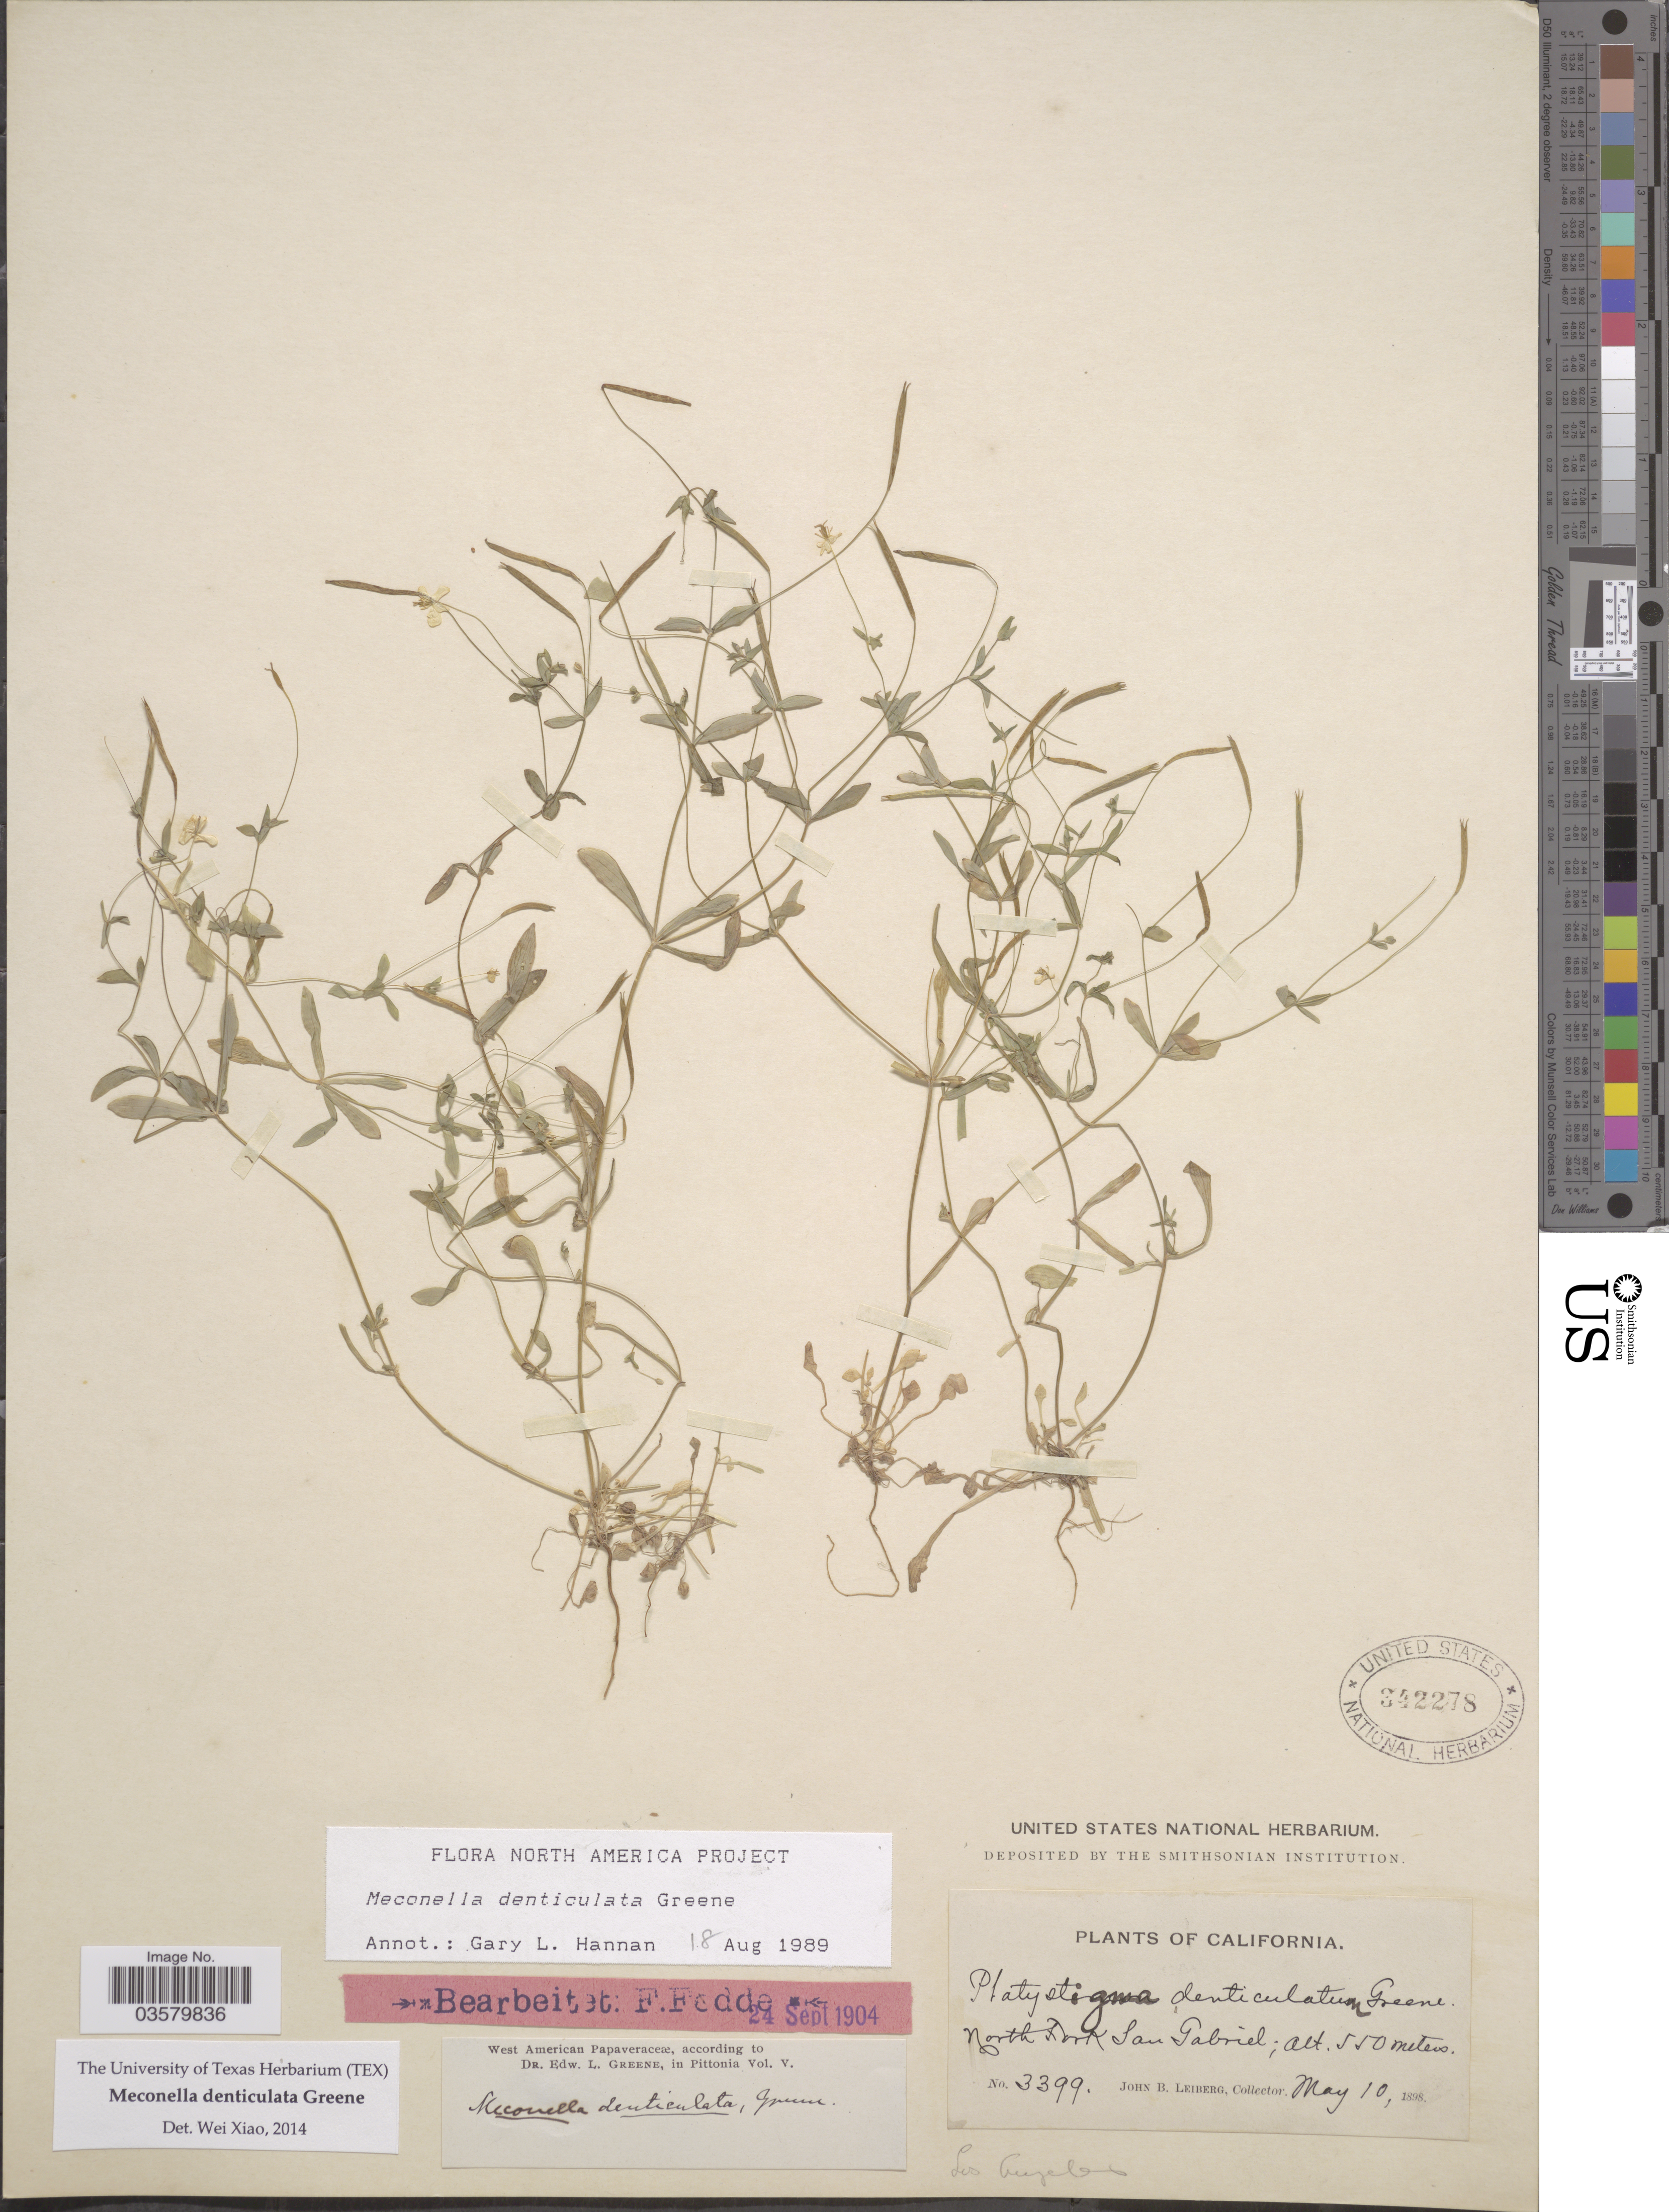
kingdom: Plantae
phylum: Tracheophyta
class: Magnoliopsida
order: Ranunculales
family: Papaveraceae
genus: Meconella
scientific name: Meconella denticulata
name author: Greene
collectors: J. B. Leiberg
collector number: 3399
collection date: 1898-05-10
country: United States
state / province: California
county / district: Los Angeles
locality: North Fork San Gabriel. Los Angeles.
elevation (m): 550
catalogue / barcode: US 342278